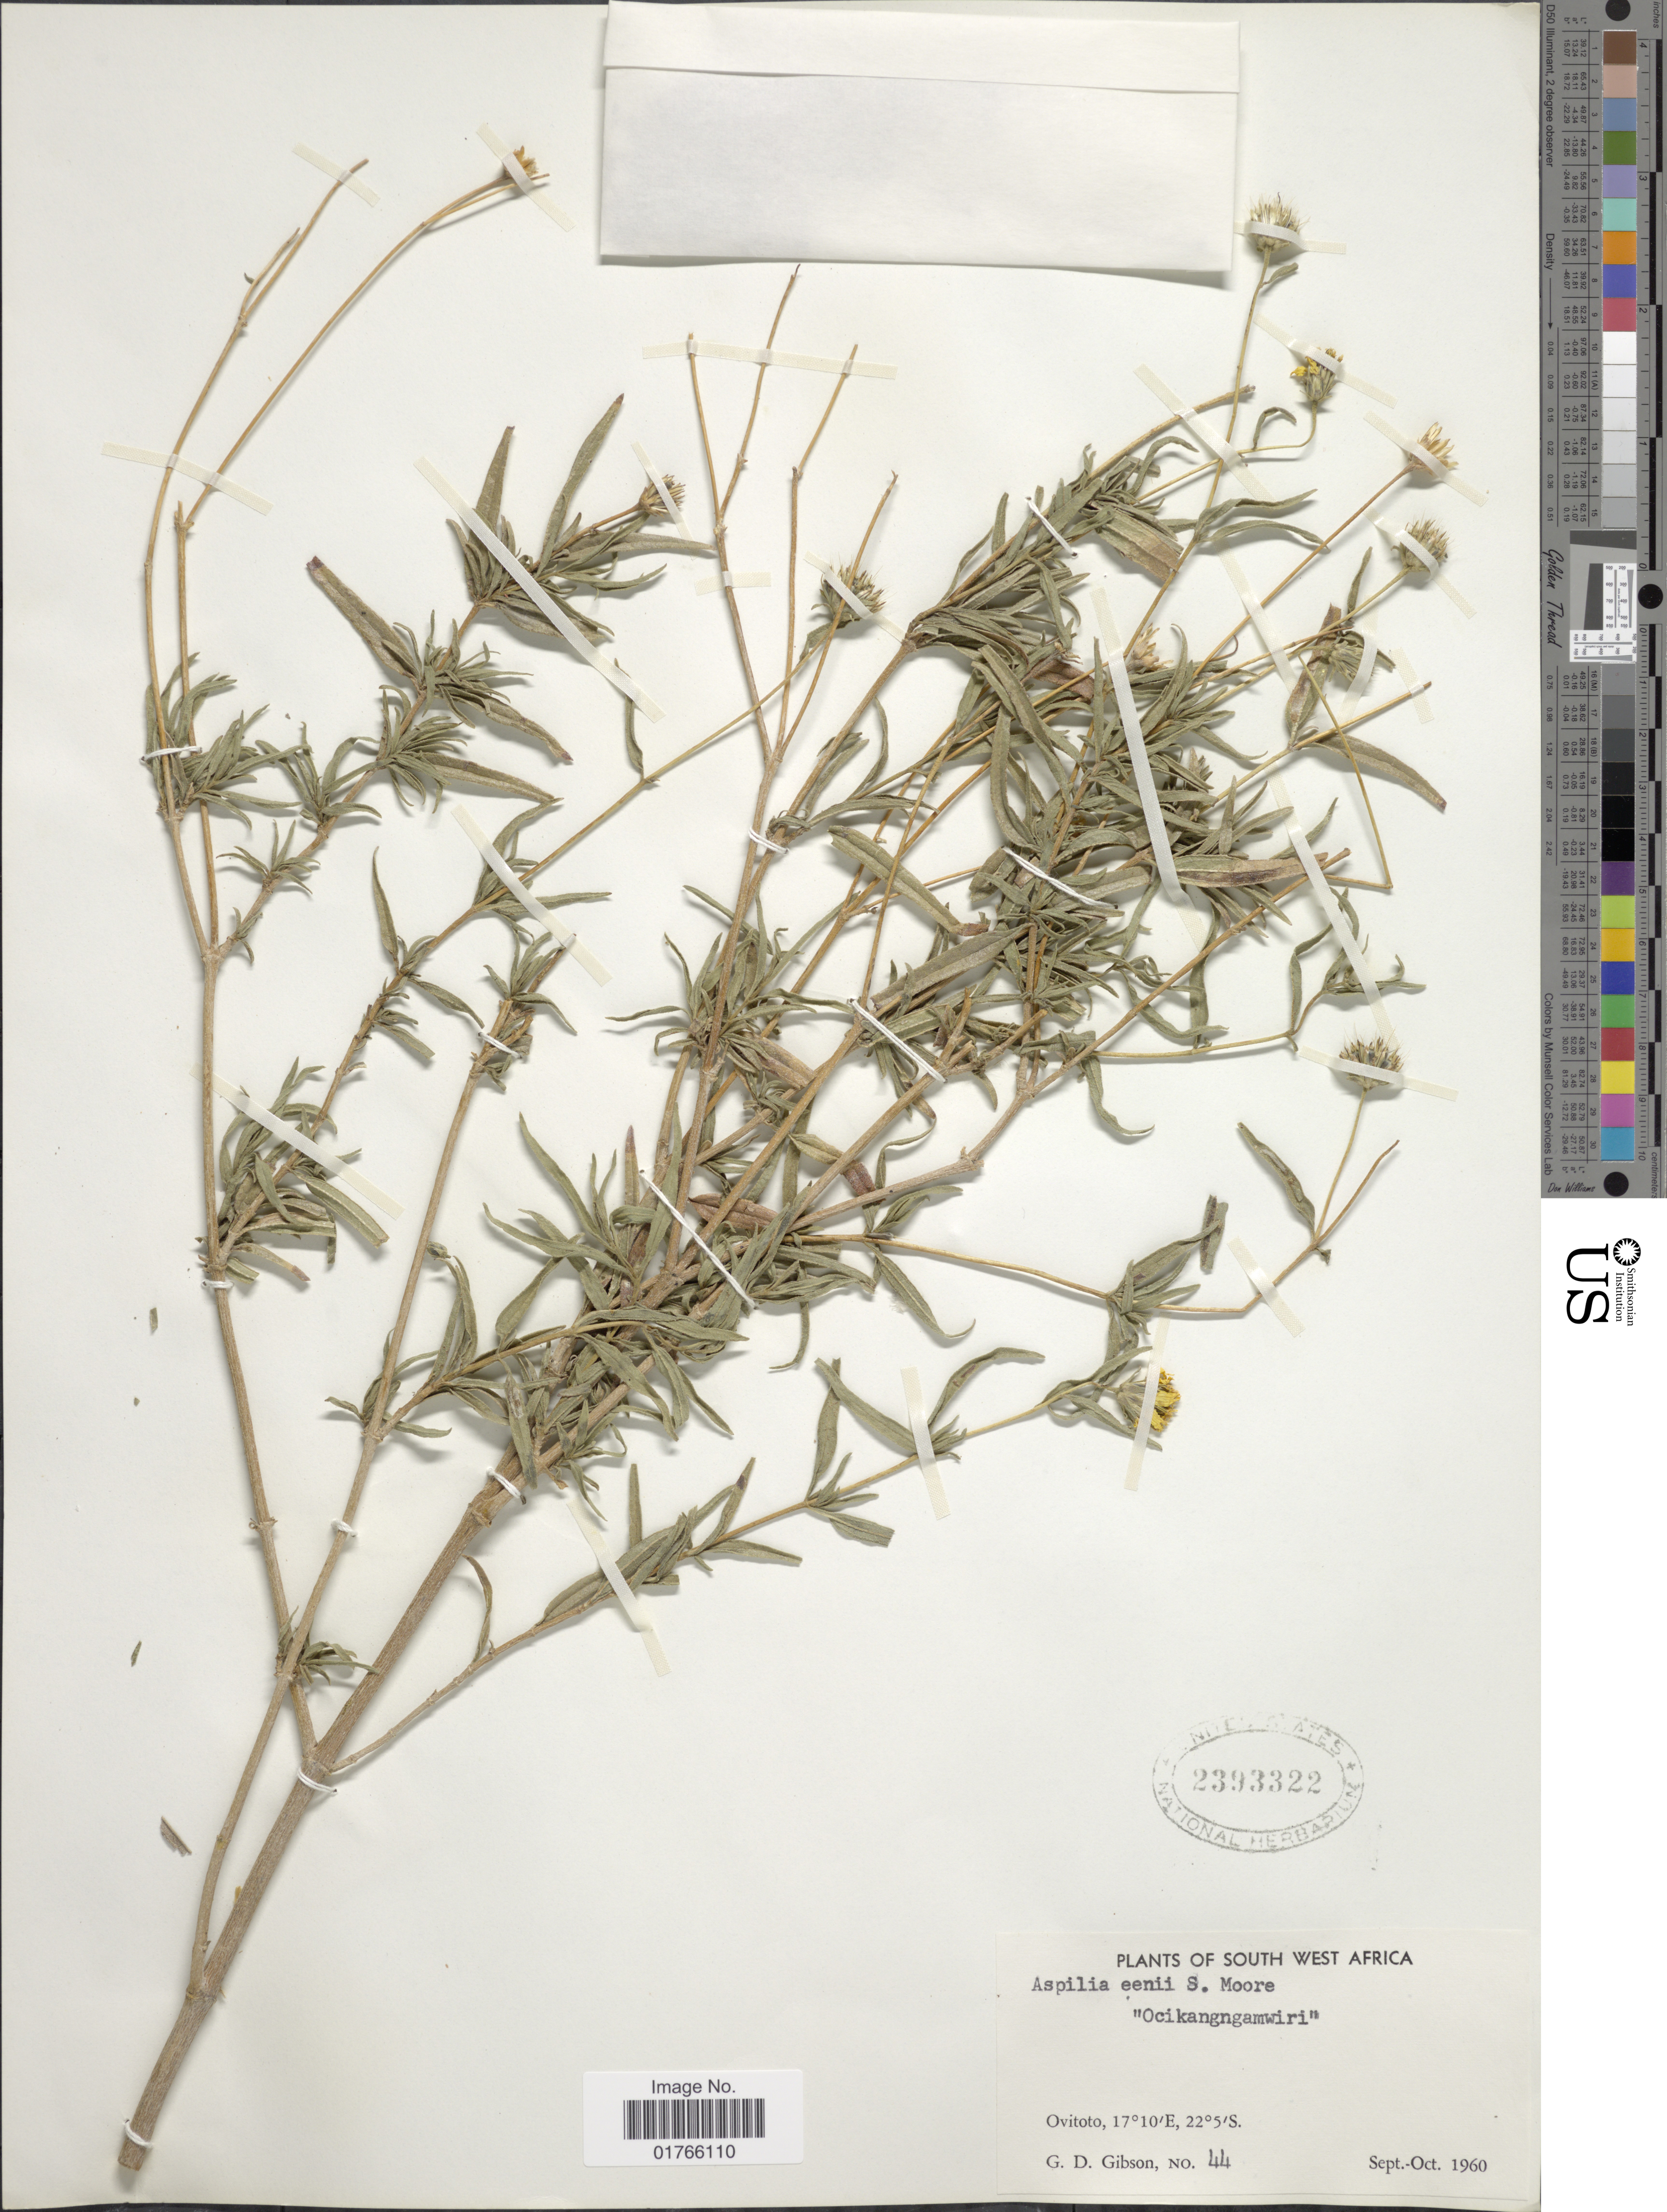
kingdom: Plantae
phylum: Tracheophyta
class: Magnoliopsida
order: Asterales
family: Asteraceae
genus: Aspilia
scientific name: Aspilia eenii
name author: S. Moore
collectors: G. D. Gibson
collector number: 44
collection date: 1960-09/1960-10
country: Namibia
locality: South West Africa, Ovitoto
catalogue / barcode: US 2393322